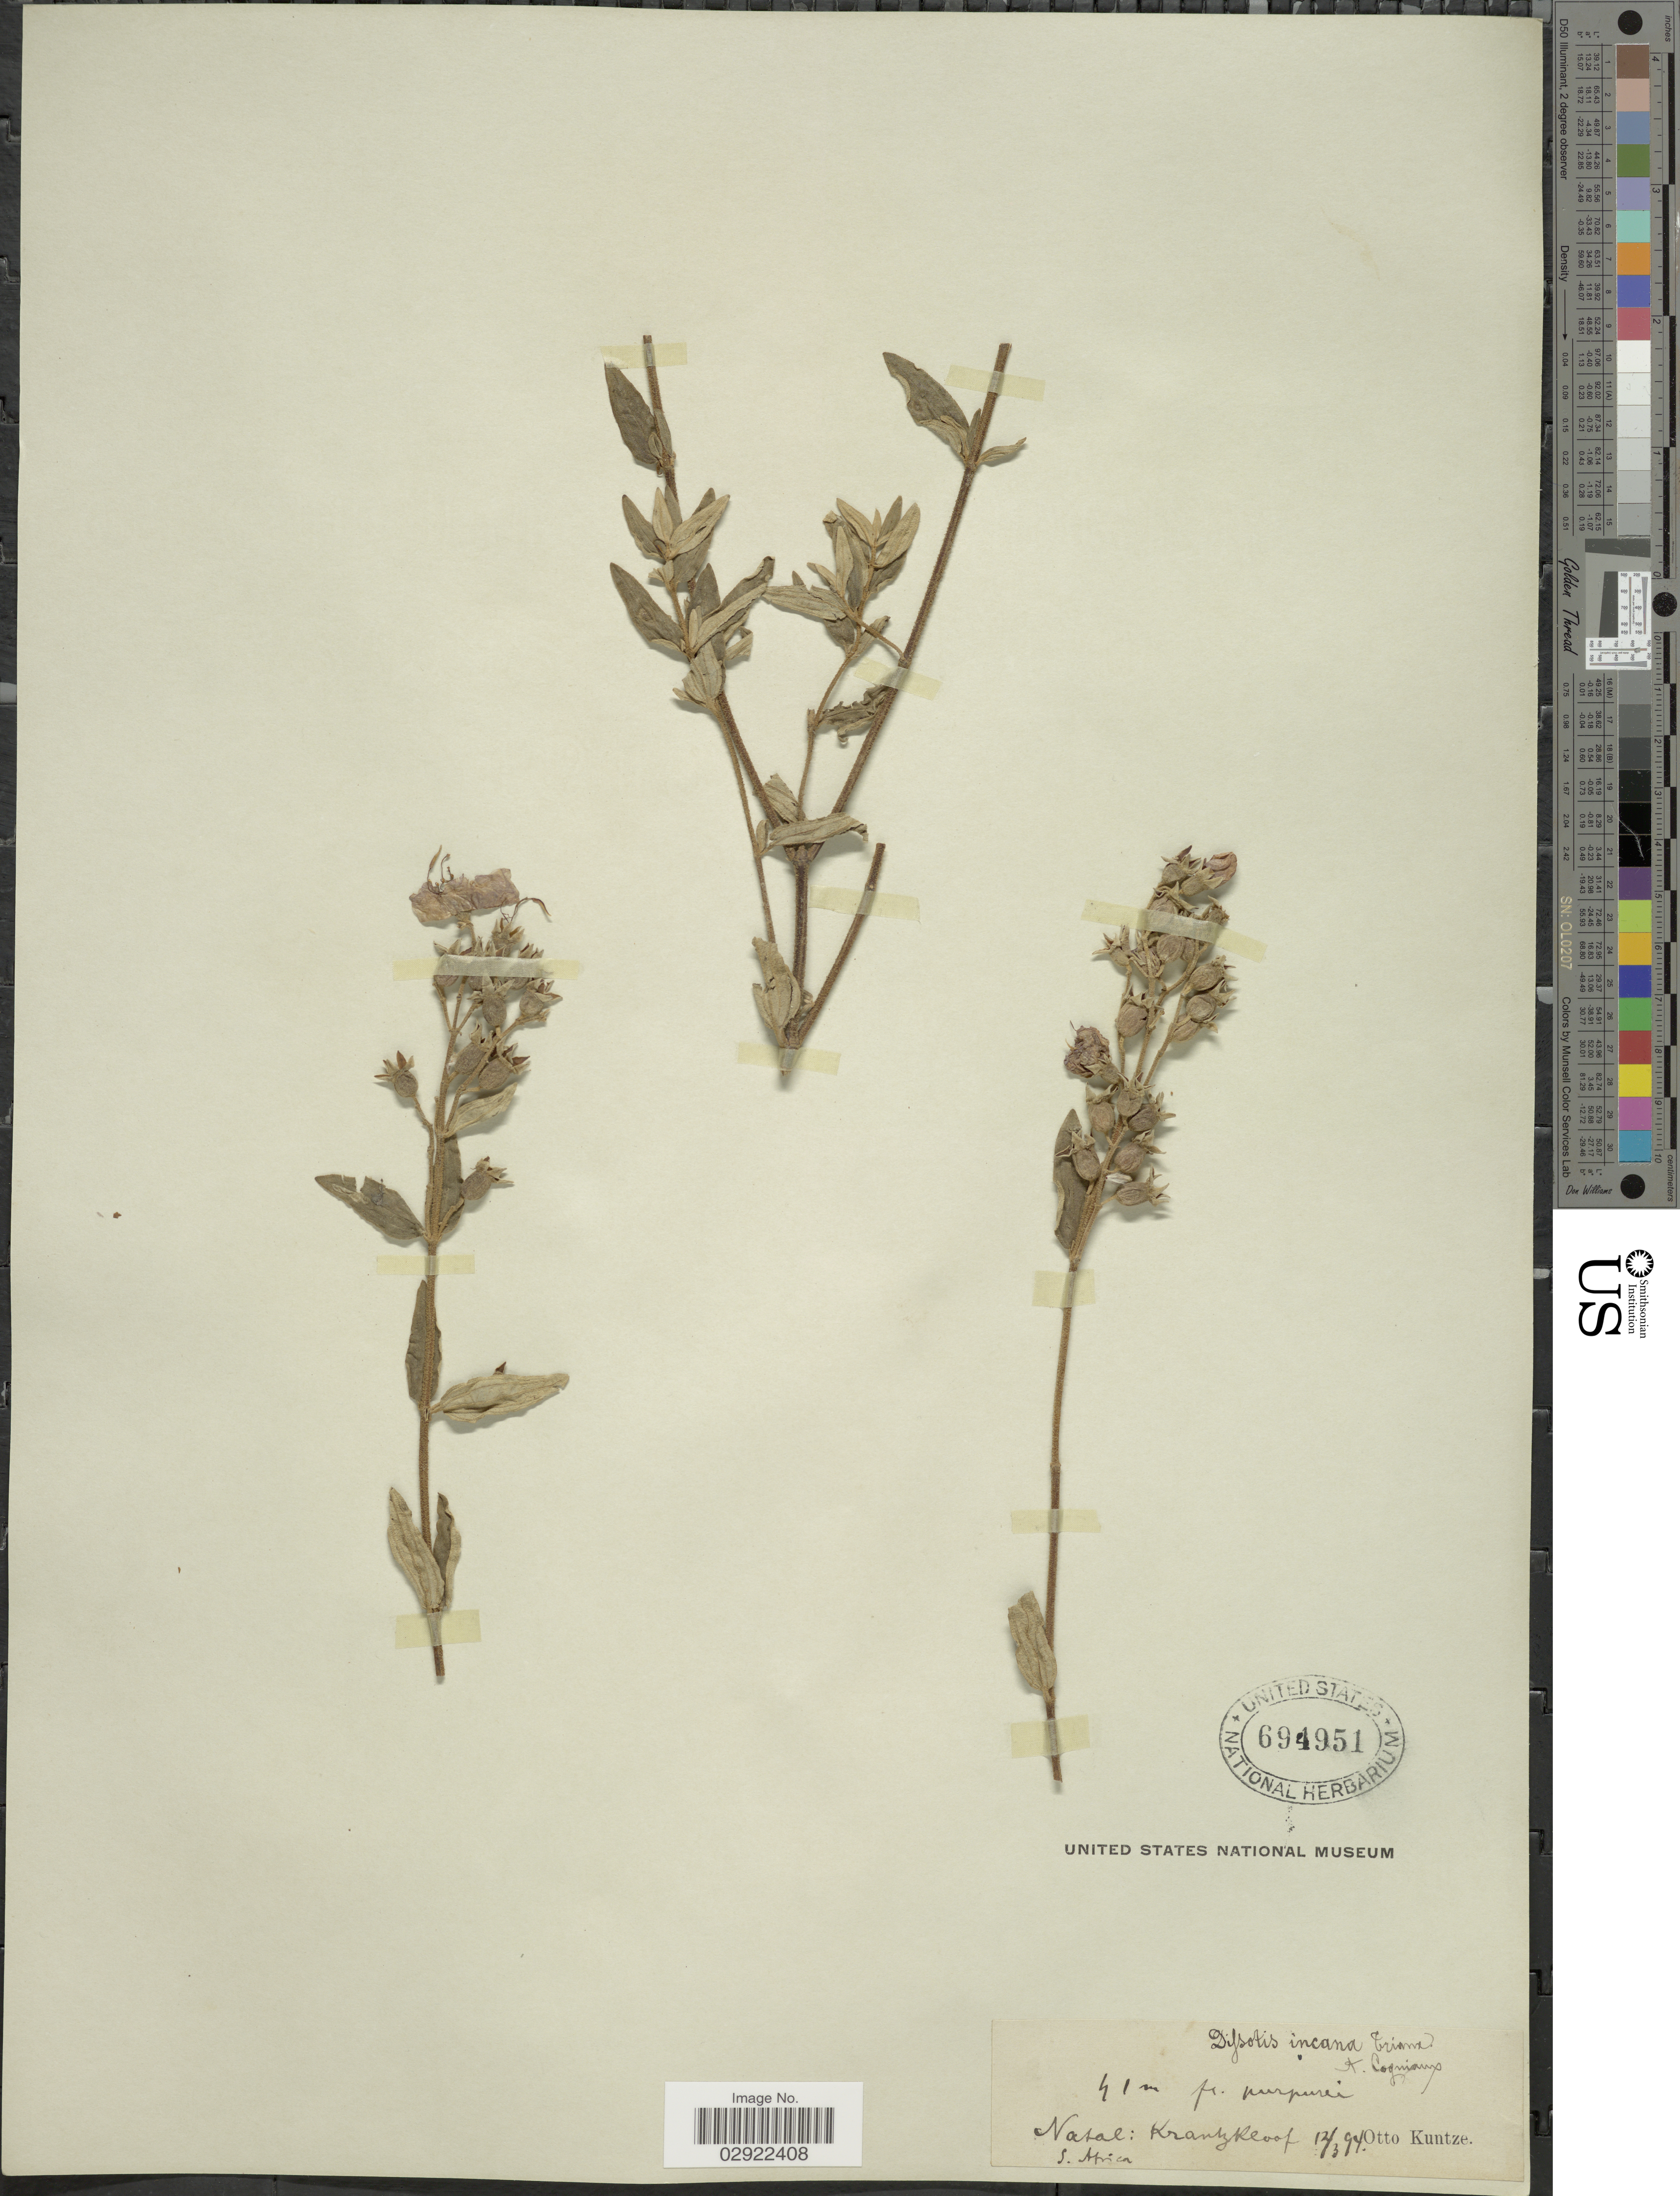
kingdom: Plantae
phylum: Tracheophyta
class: Magnoliopsida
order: Myrtales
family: Melastomataceae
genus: Argyrella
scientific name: Argyrella canescens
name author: (Graham) Harv.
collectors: C.E.O. Kuntze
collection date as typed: Transcribed d/m/y: 12/3/94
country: South Africa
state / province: KwaZulu-Natal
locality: Natal: Krantzkloof, S. Africa.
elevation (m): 41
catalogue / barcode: US 674951